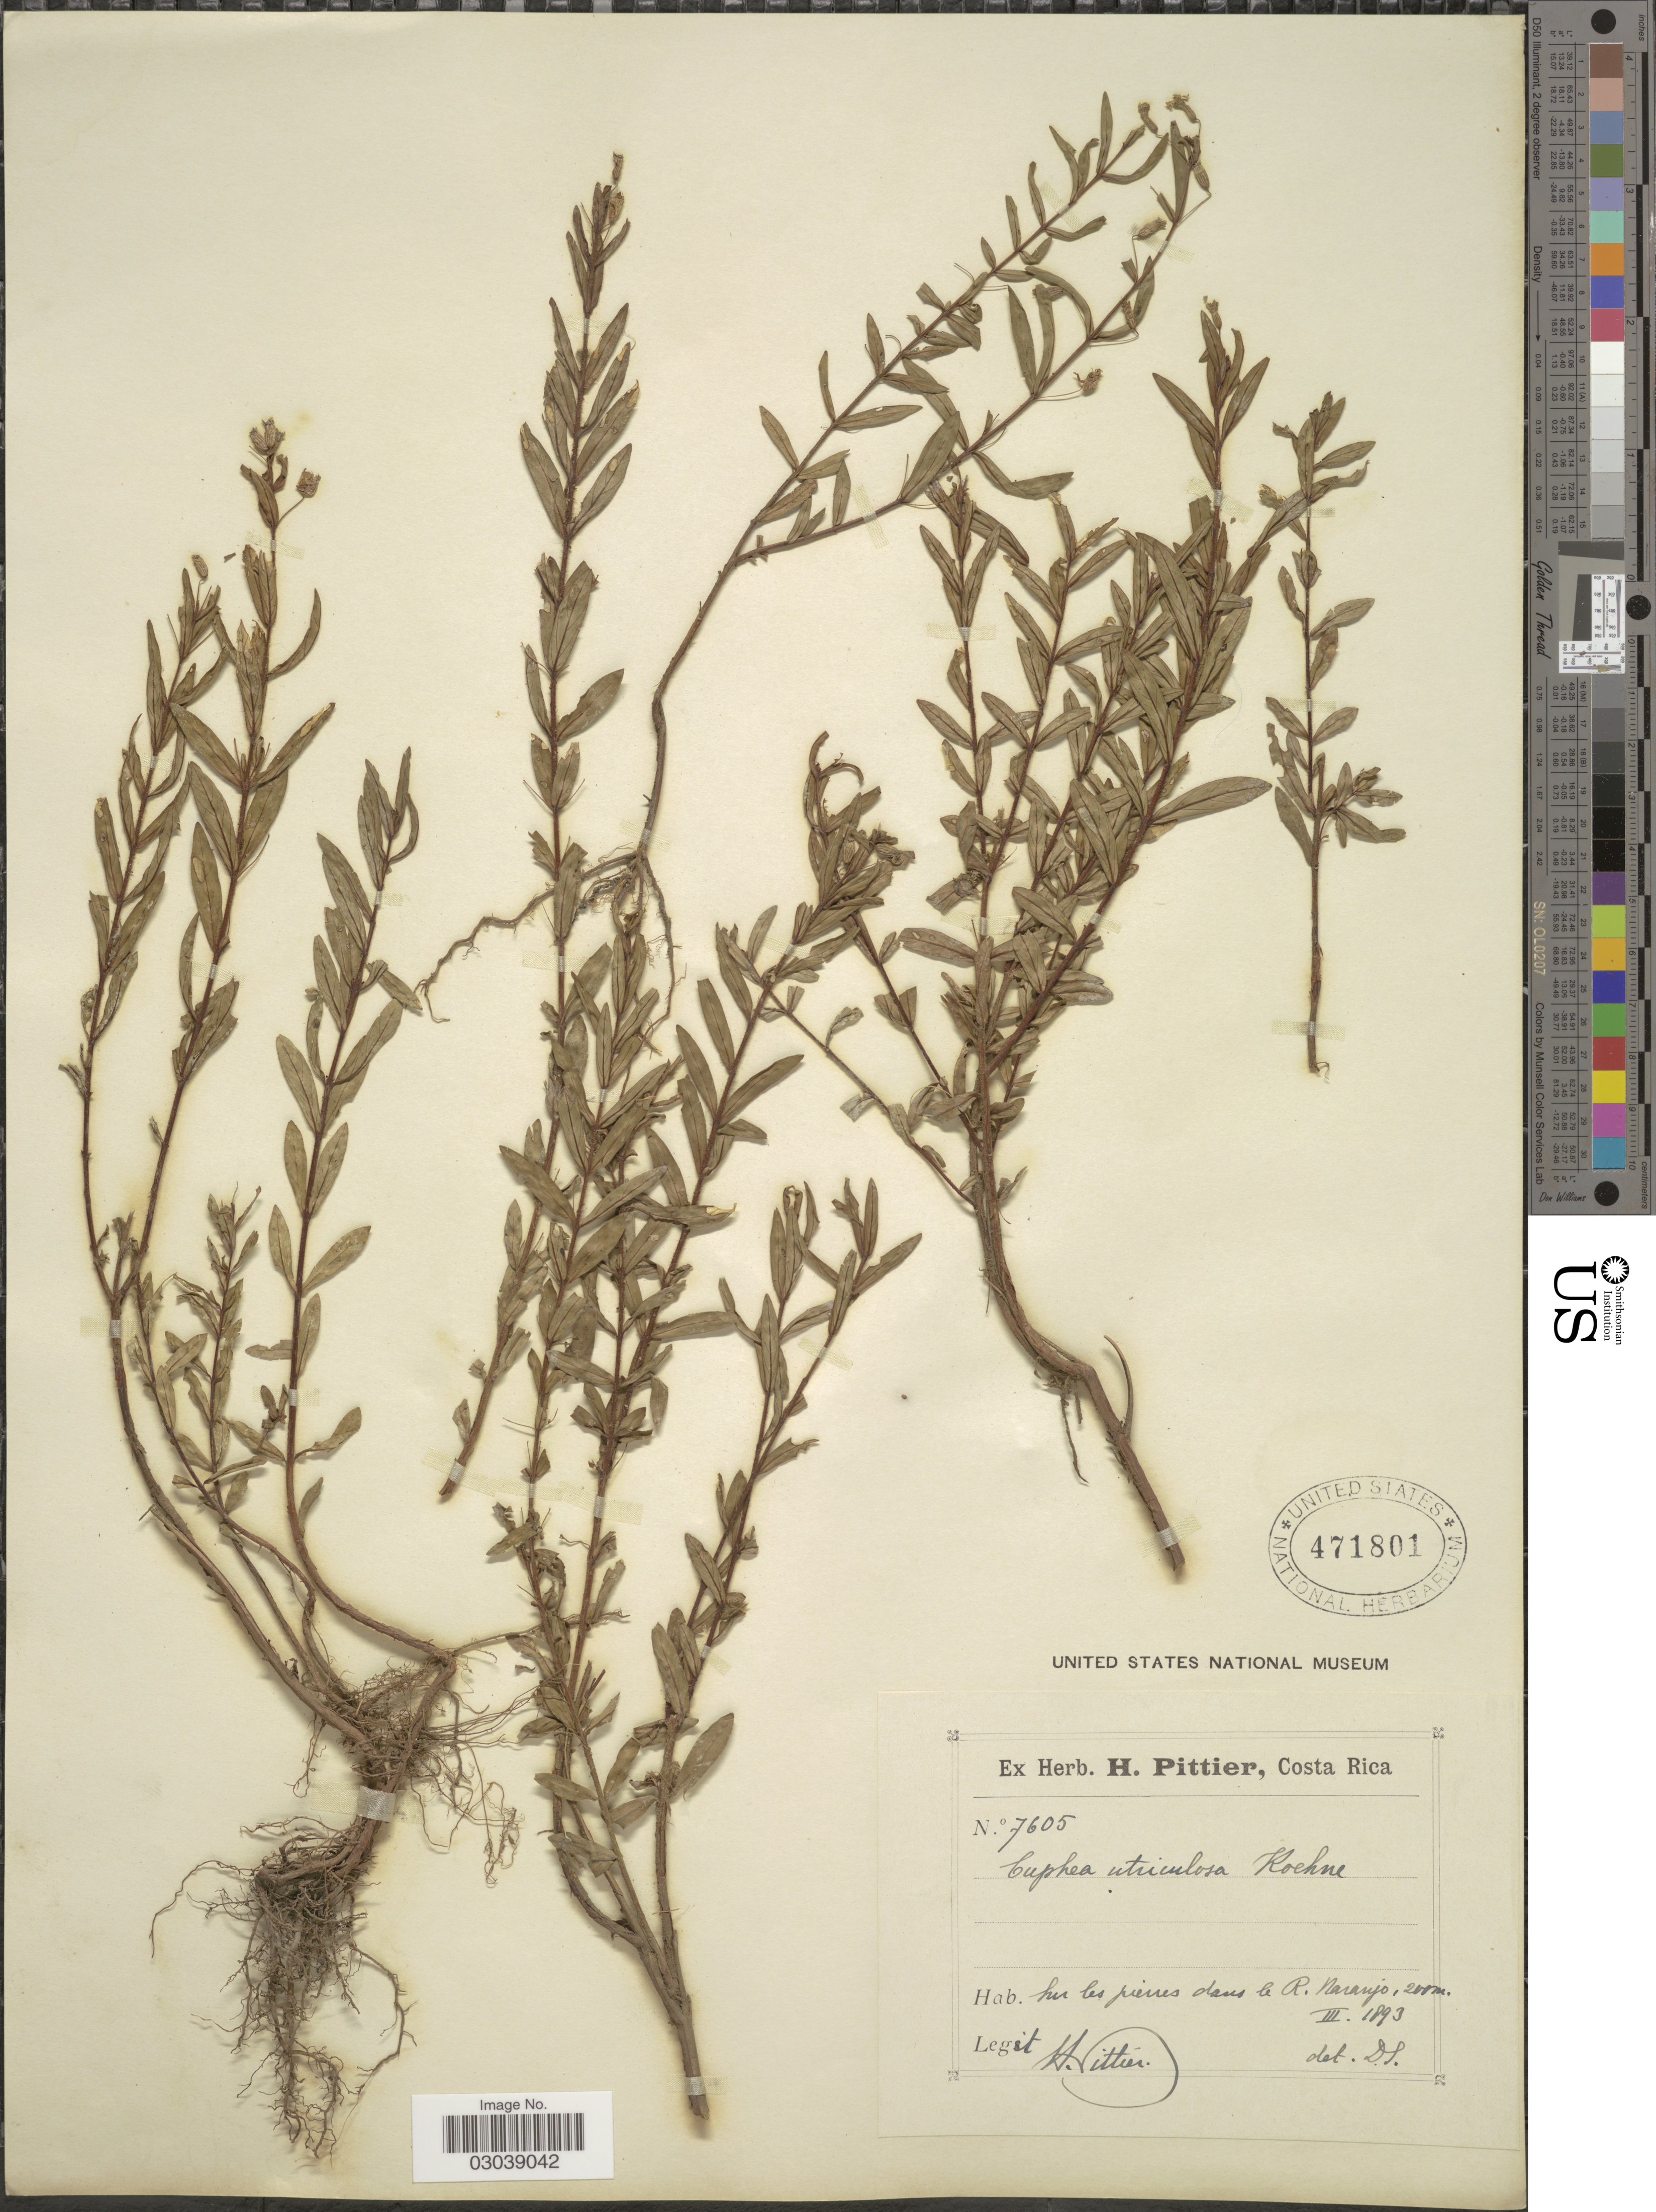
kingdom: Plantae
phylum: Tracheophyta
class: Magnoliopsida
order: Myrtales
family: Lythraceae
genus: Cuphea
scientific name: Cuphea utriculosa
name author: Koehne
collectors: H. F. Pittier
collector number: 7605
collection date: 1893-03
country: Costa Rica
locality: Sur les pierres dans le R. Naranjo.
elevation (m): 200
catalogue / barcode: US 471801